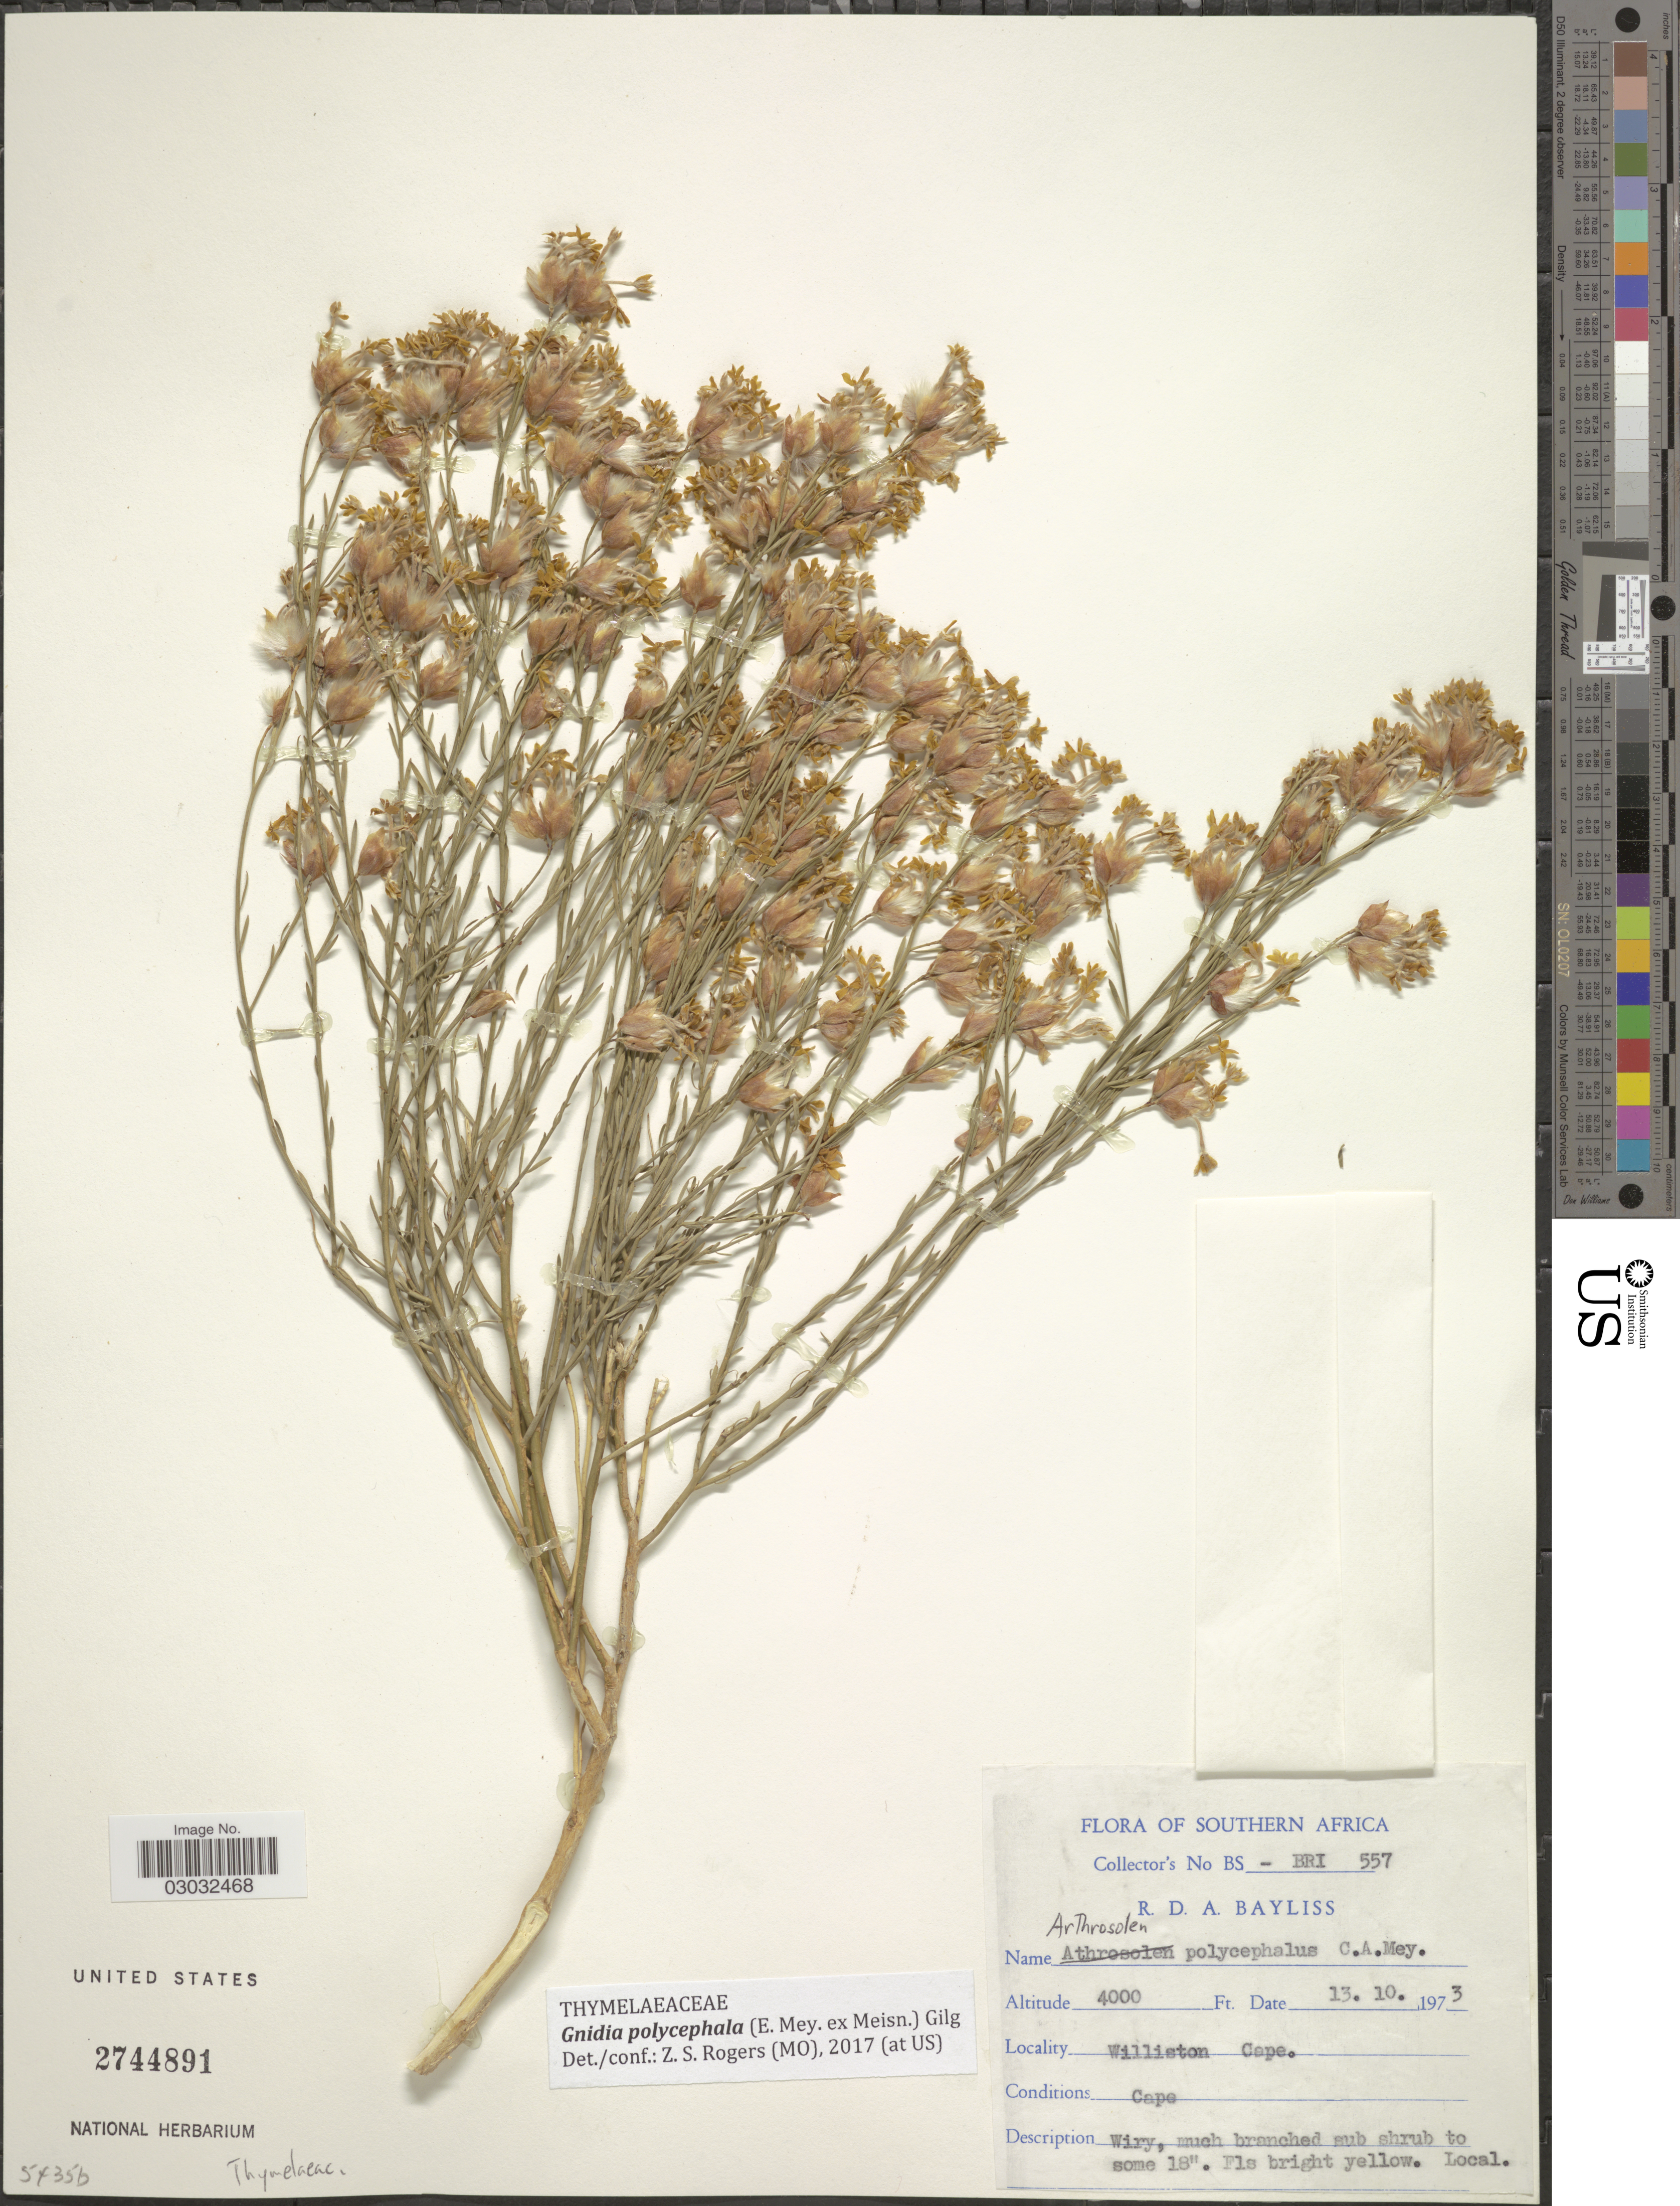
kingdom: Plantae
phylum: Tracheophyta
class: Magnoliopsida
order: Malvales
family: Thymelaeaceae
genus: Lasiosiphon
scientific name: Lasiosiphon polycephalus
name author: (E. Mey. ex Meisn.) H. Pearson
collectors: R. Bayliss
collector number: BS-BRI557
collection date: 1973-10-13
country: South Africa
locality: Southern Africa. Williston Cape.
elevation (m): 1219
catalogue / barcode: US 2744891